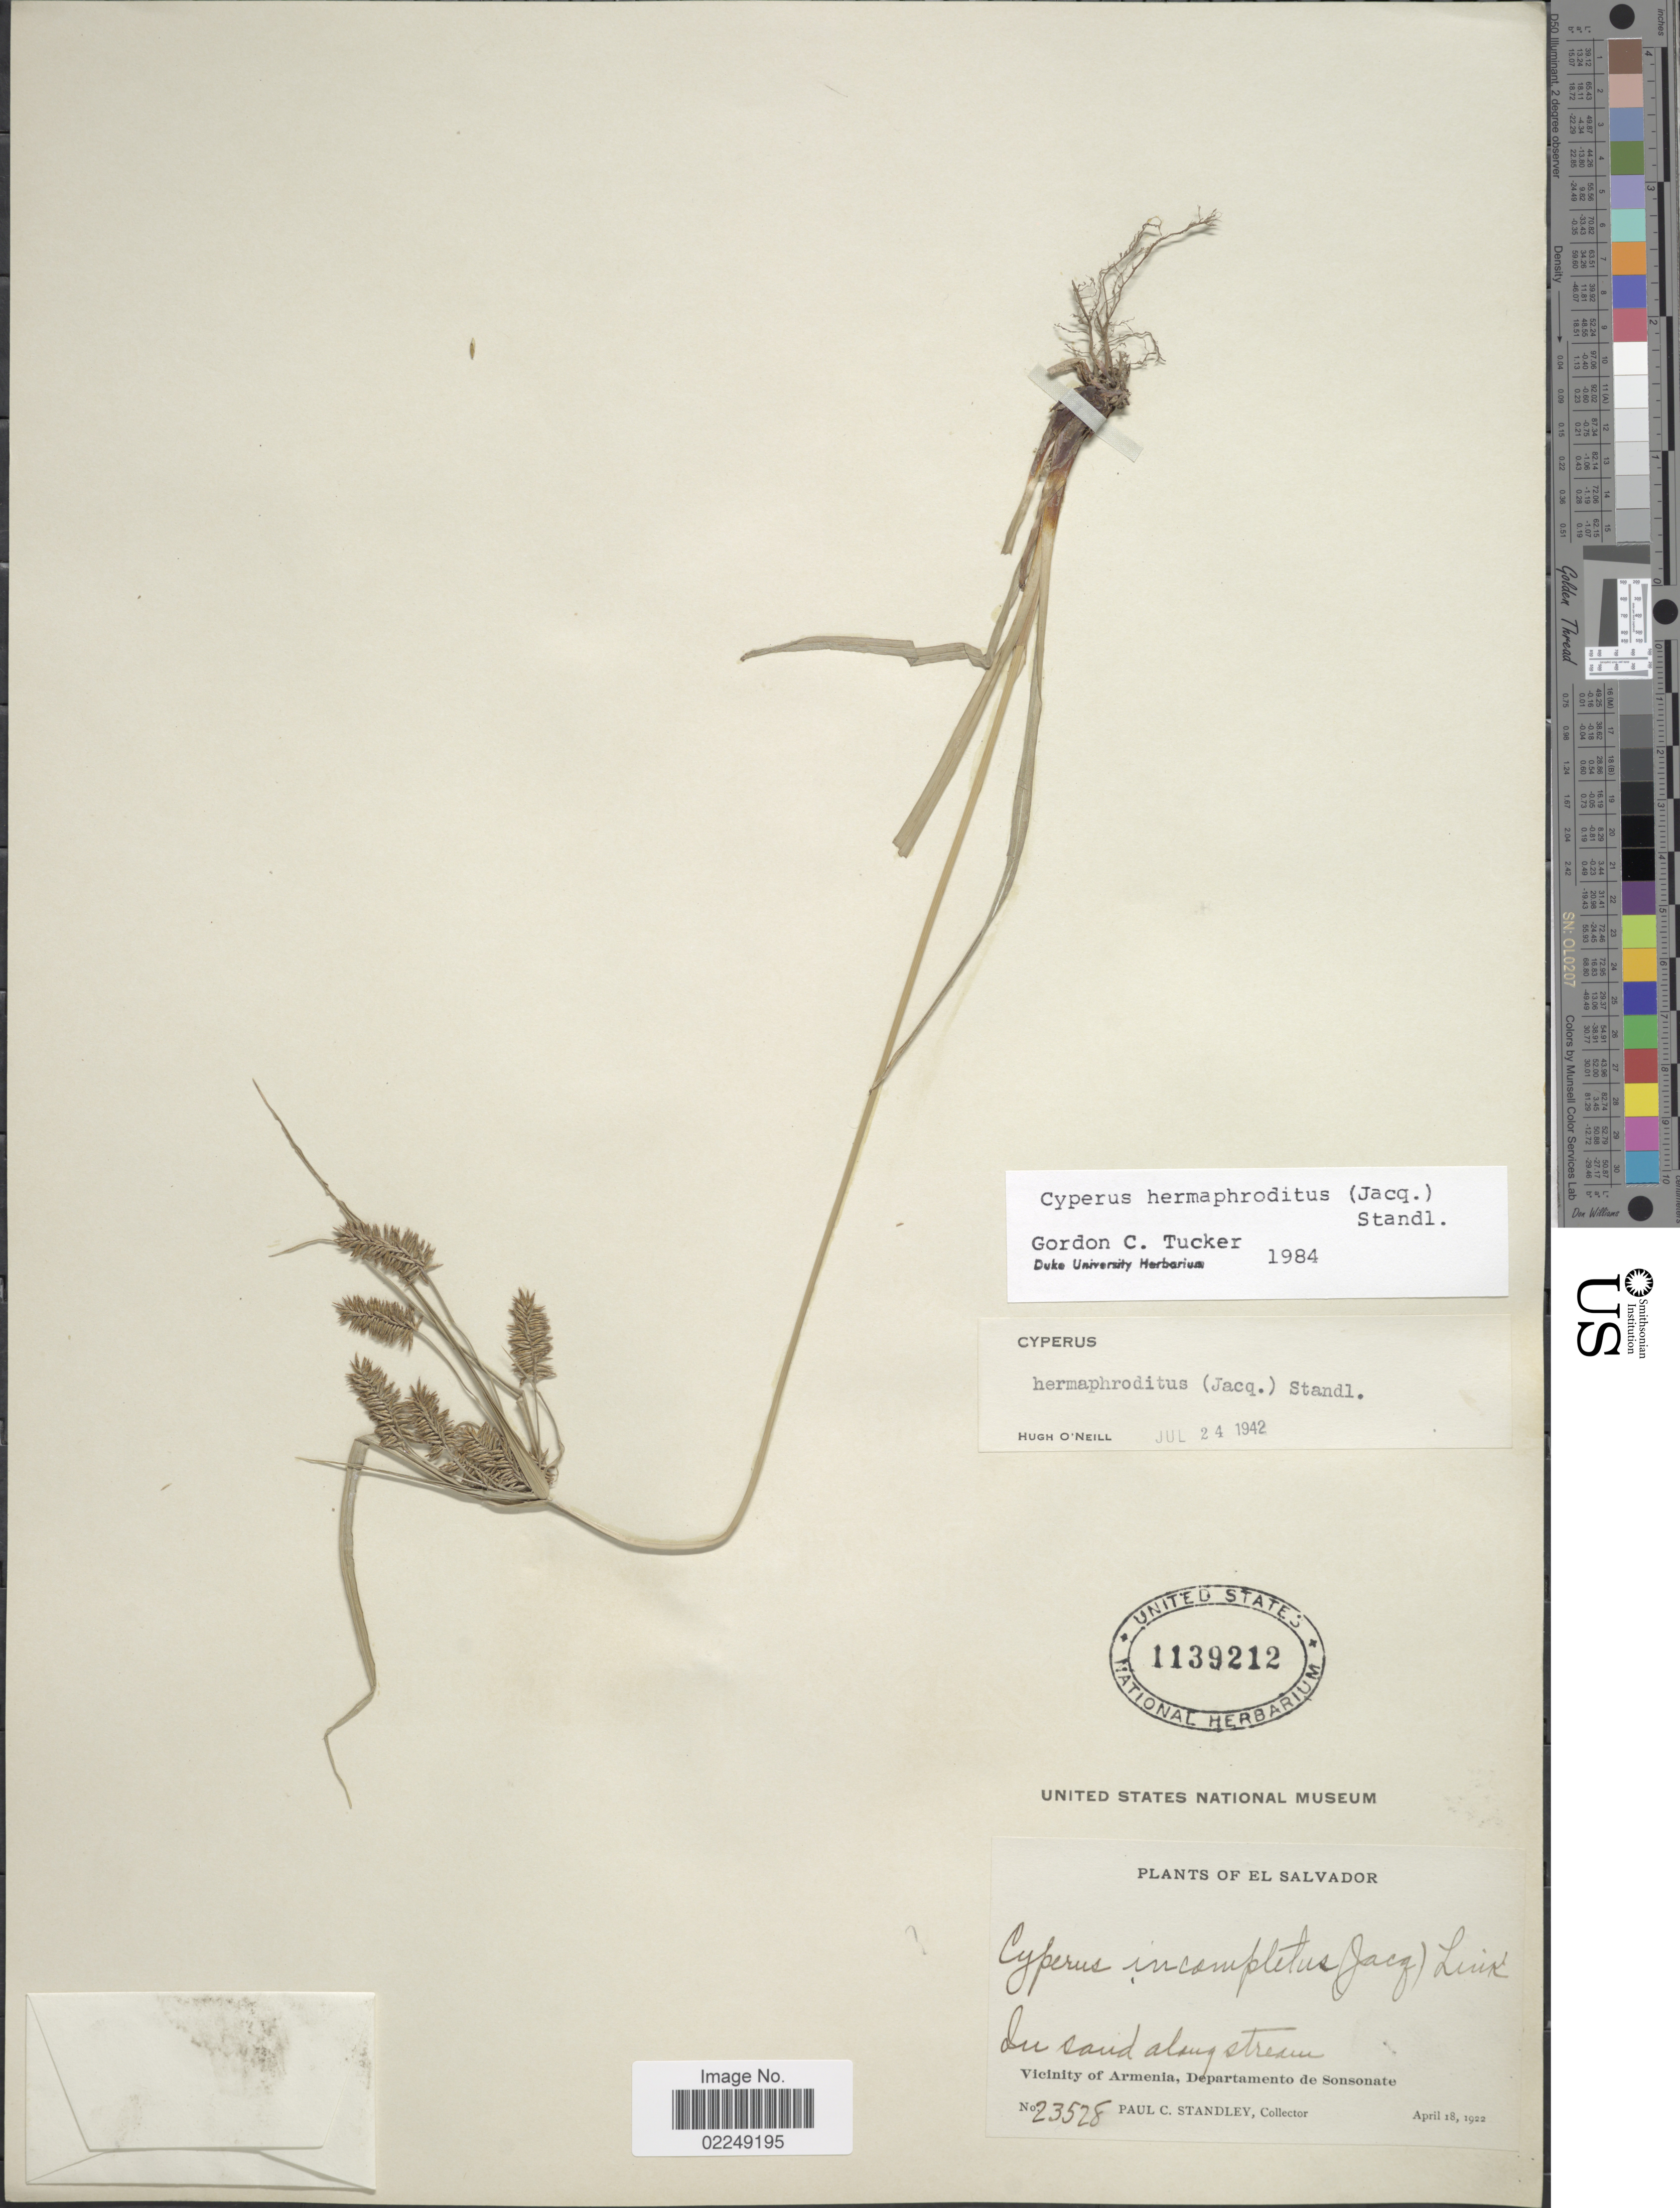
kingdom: Plantae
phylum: Tracheophyta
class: Liliopsida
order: Poales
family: Cyperaceae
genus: Cyperus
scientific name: Cyperus hermaphroditus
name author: (Jacq.) Standl.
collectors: P. C. Standley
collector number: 23528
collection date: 1922-04-18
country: El Salvador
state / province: Sonsonate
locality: Vicinity of Armenia, Departamento de Sonsonate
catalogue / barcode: US 1139212